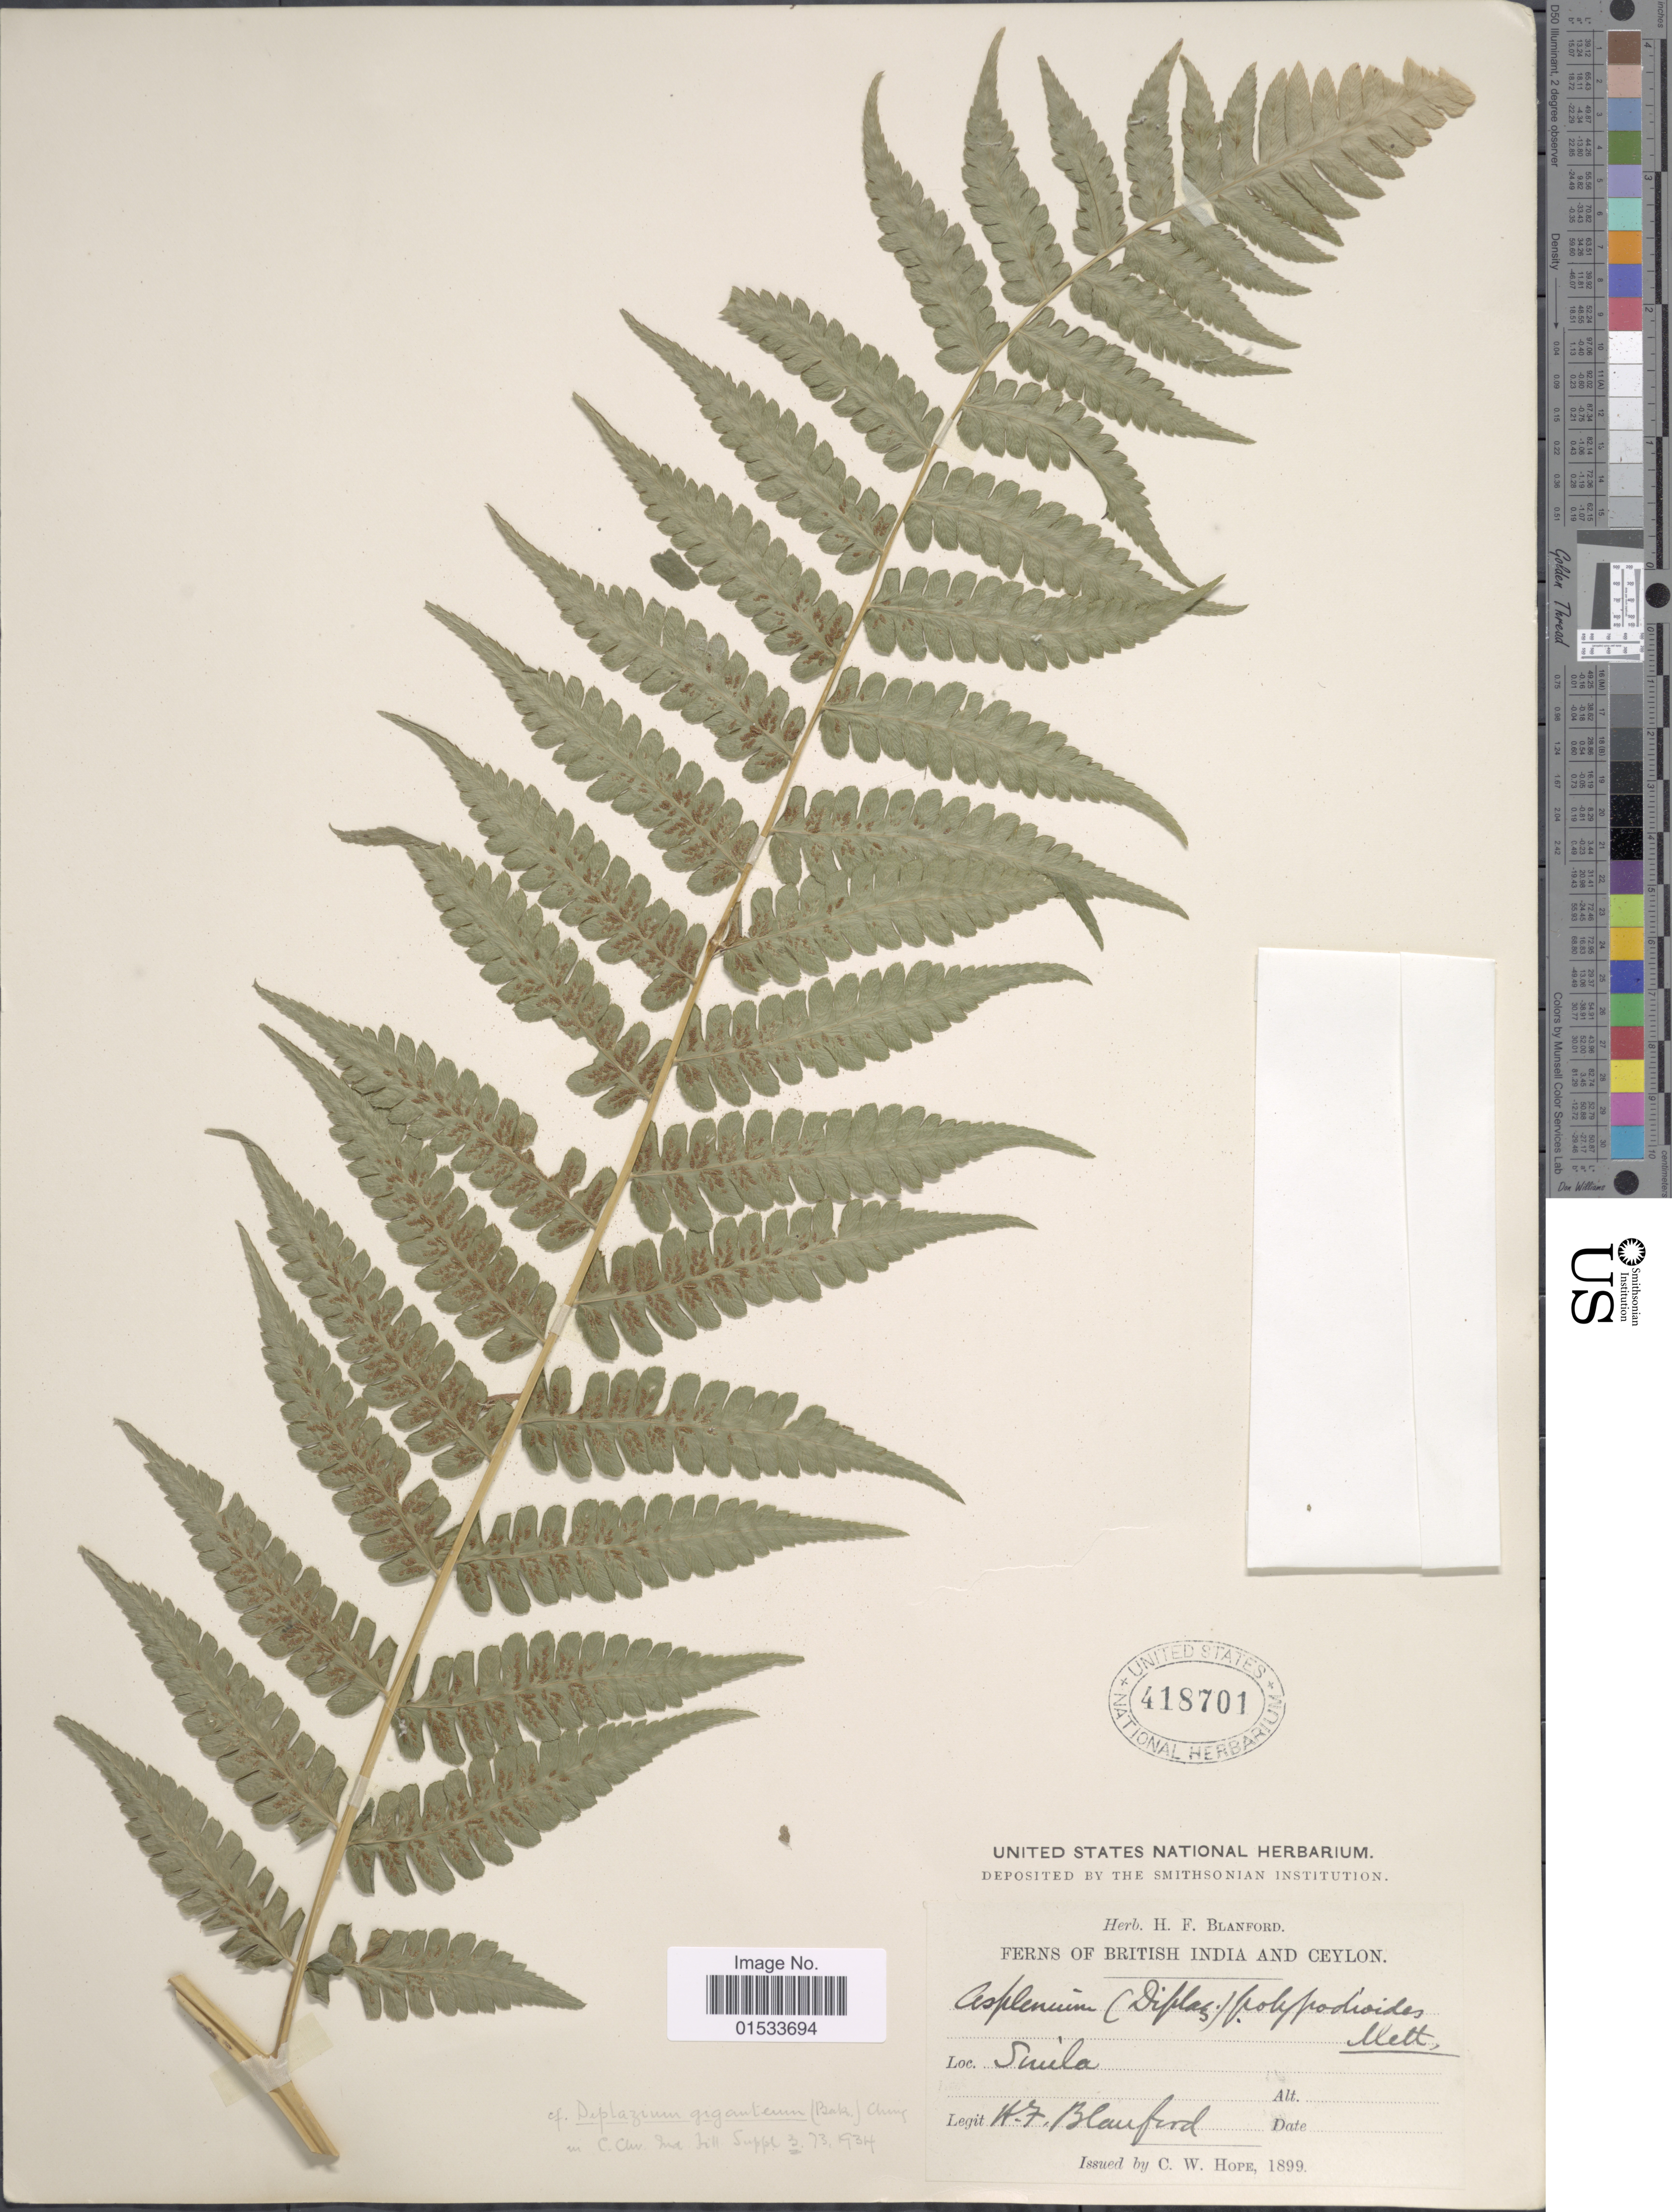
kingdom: Plantae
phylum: Tracheophyta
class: Polypodiopsida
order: Polypodiales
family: Athyriaceae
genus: Diplazium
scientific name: Diplazium frondosum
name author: C. Chr.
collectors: H. Blanford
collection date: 1899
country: India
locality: British India and Ceylon, Simla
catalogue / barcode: US 418701